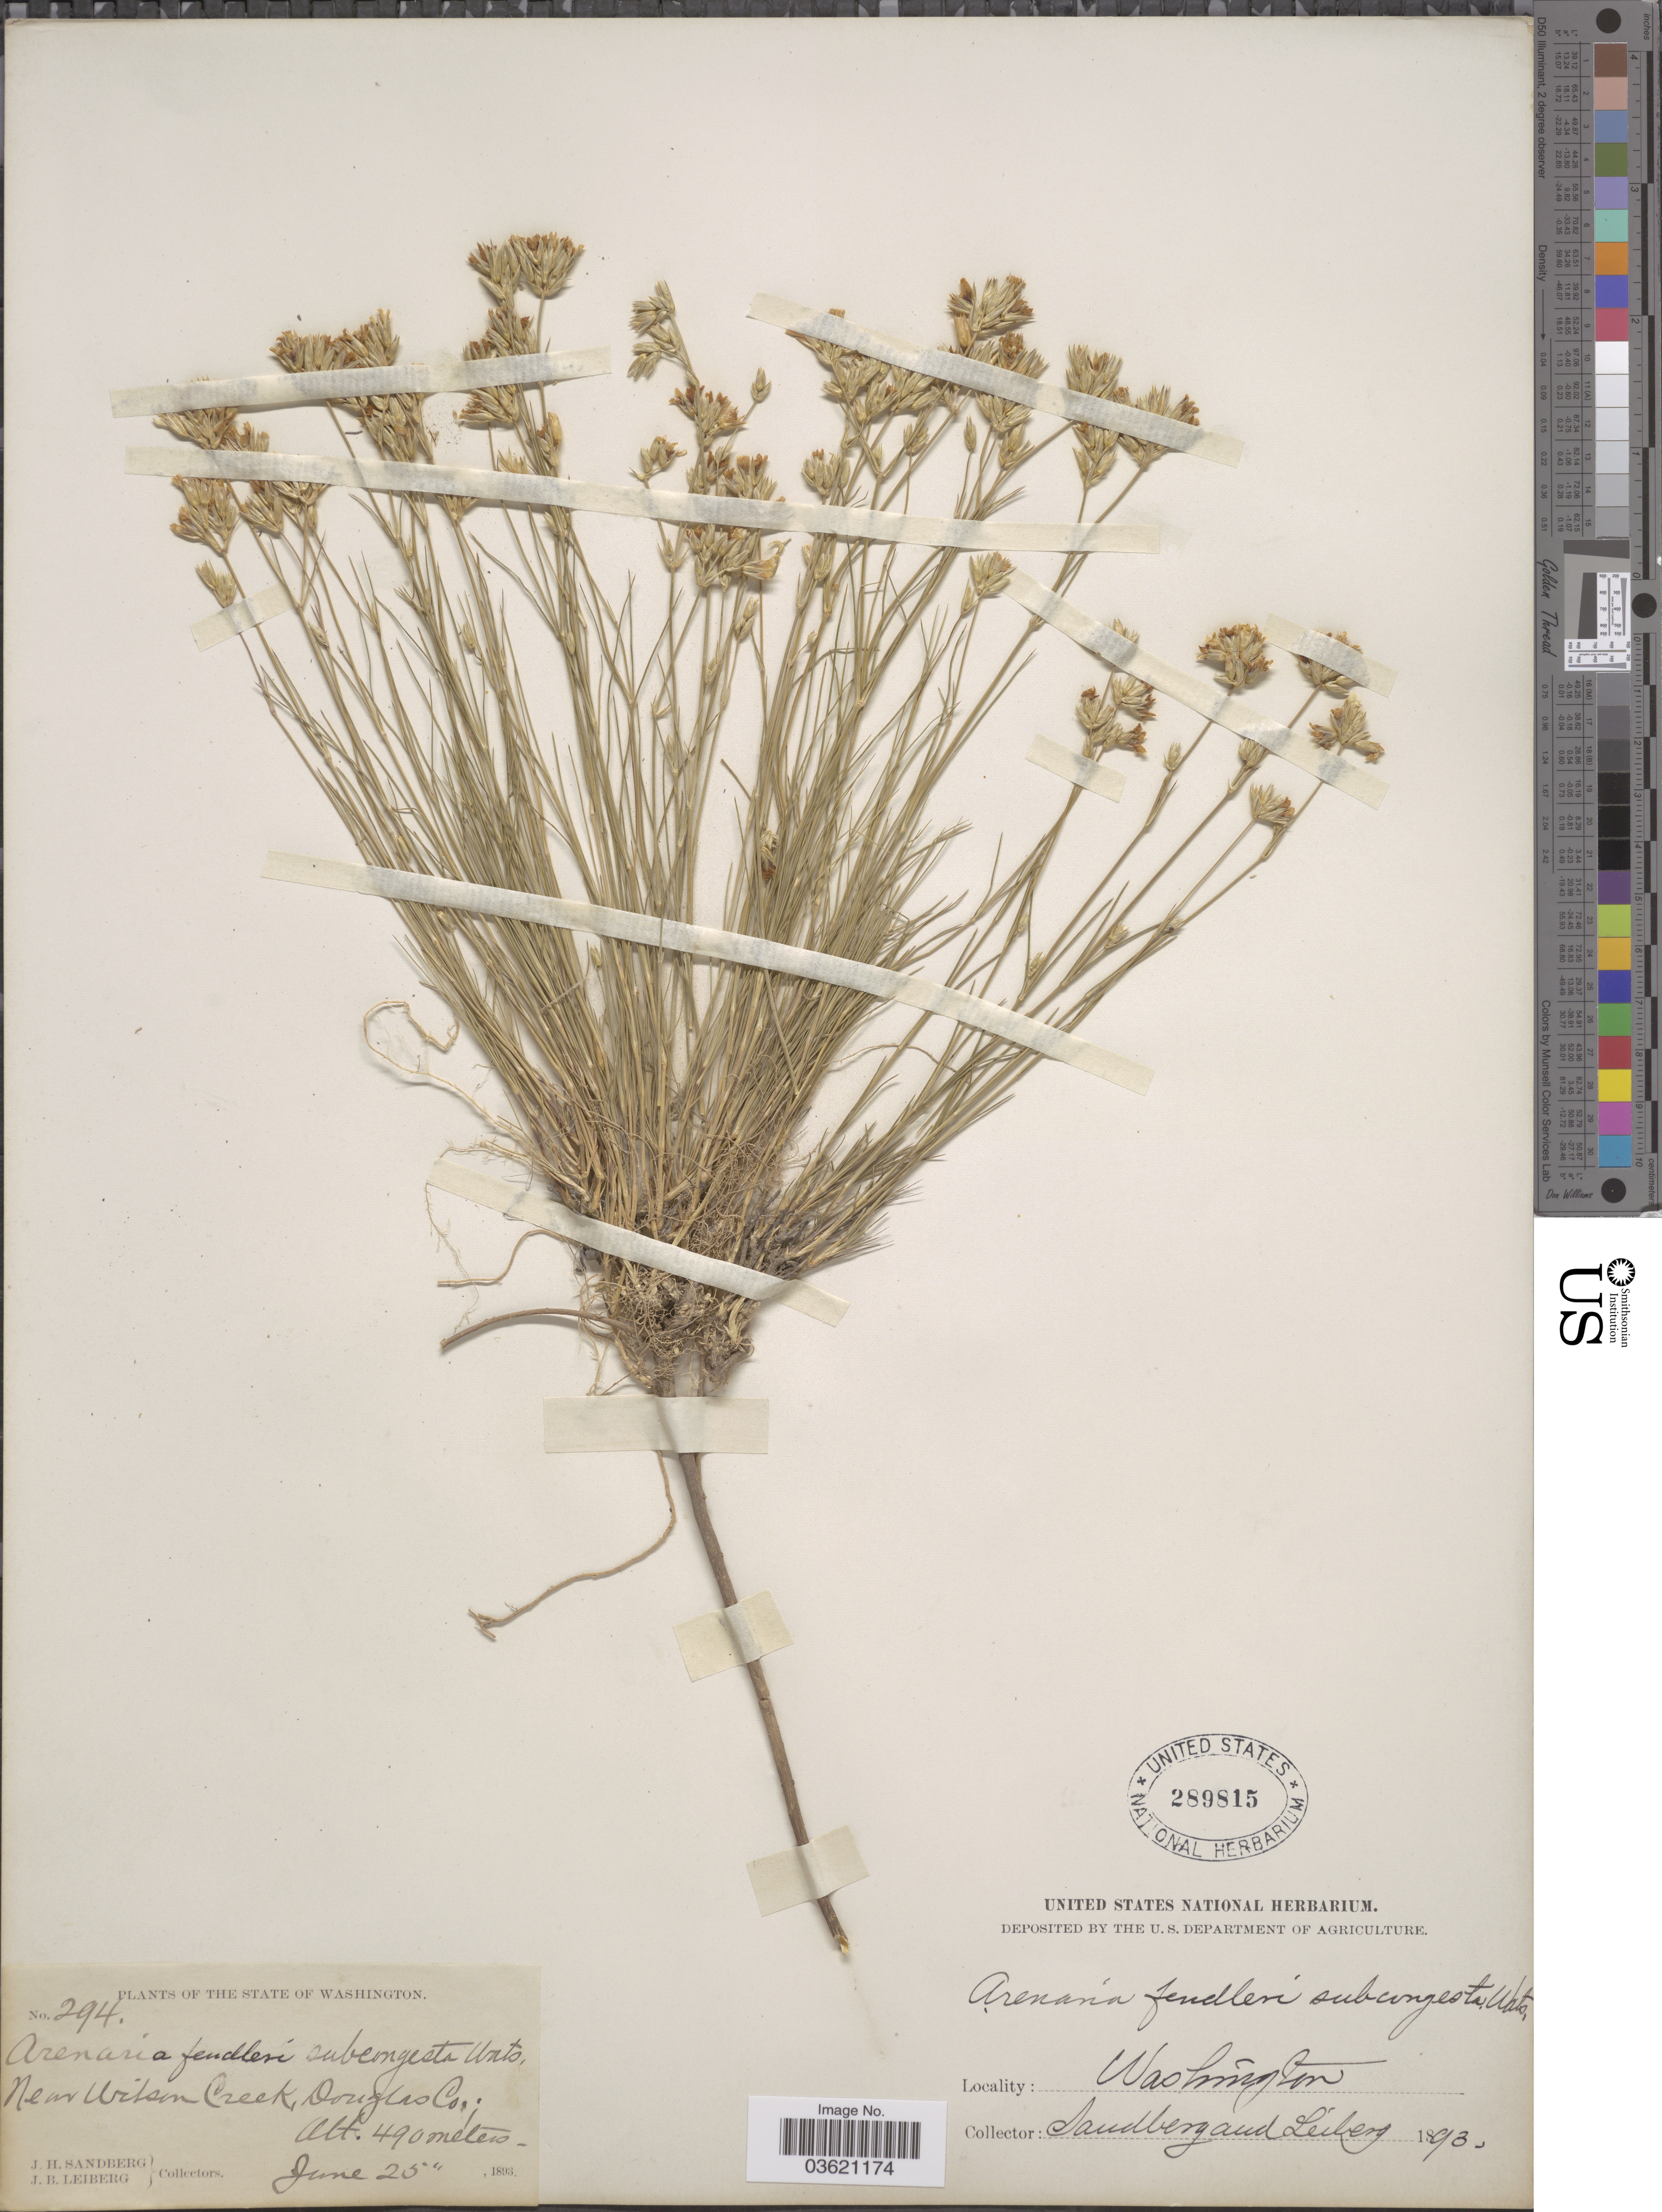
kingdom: Plantae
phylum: Tracheophyta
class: Magnoliopsida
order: Caryophyllales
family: Caryophyllaceae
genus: Eremogone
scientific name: Eremogone congesta var. prolifera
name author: (Maguire) R.L. Hartm. & Rabeler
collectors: J. H. Sandberg & J. B. Leiberg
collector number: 294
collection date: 1893-06-25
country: United States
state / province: Washington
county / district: Douglas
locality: Near Wilson Creek, Douglas Co.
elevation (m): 490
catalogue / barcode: US 289815